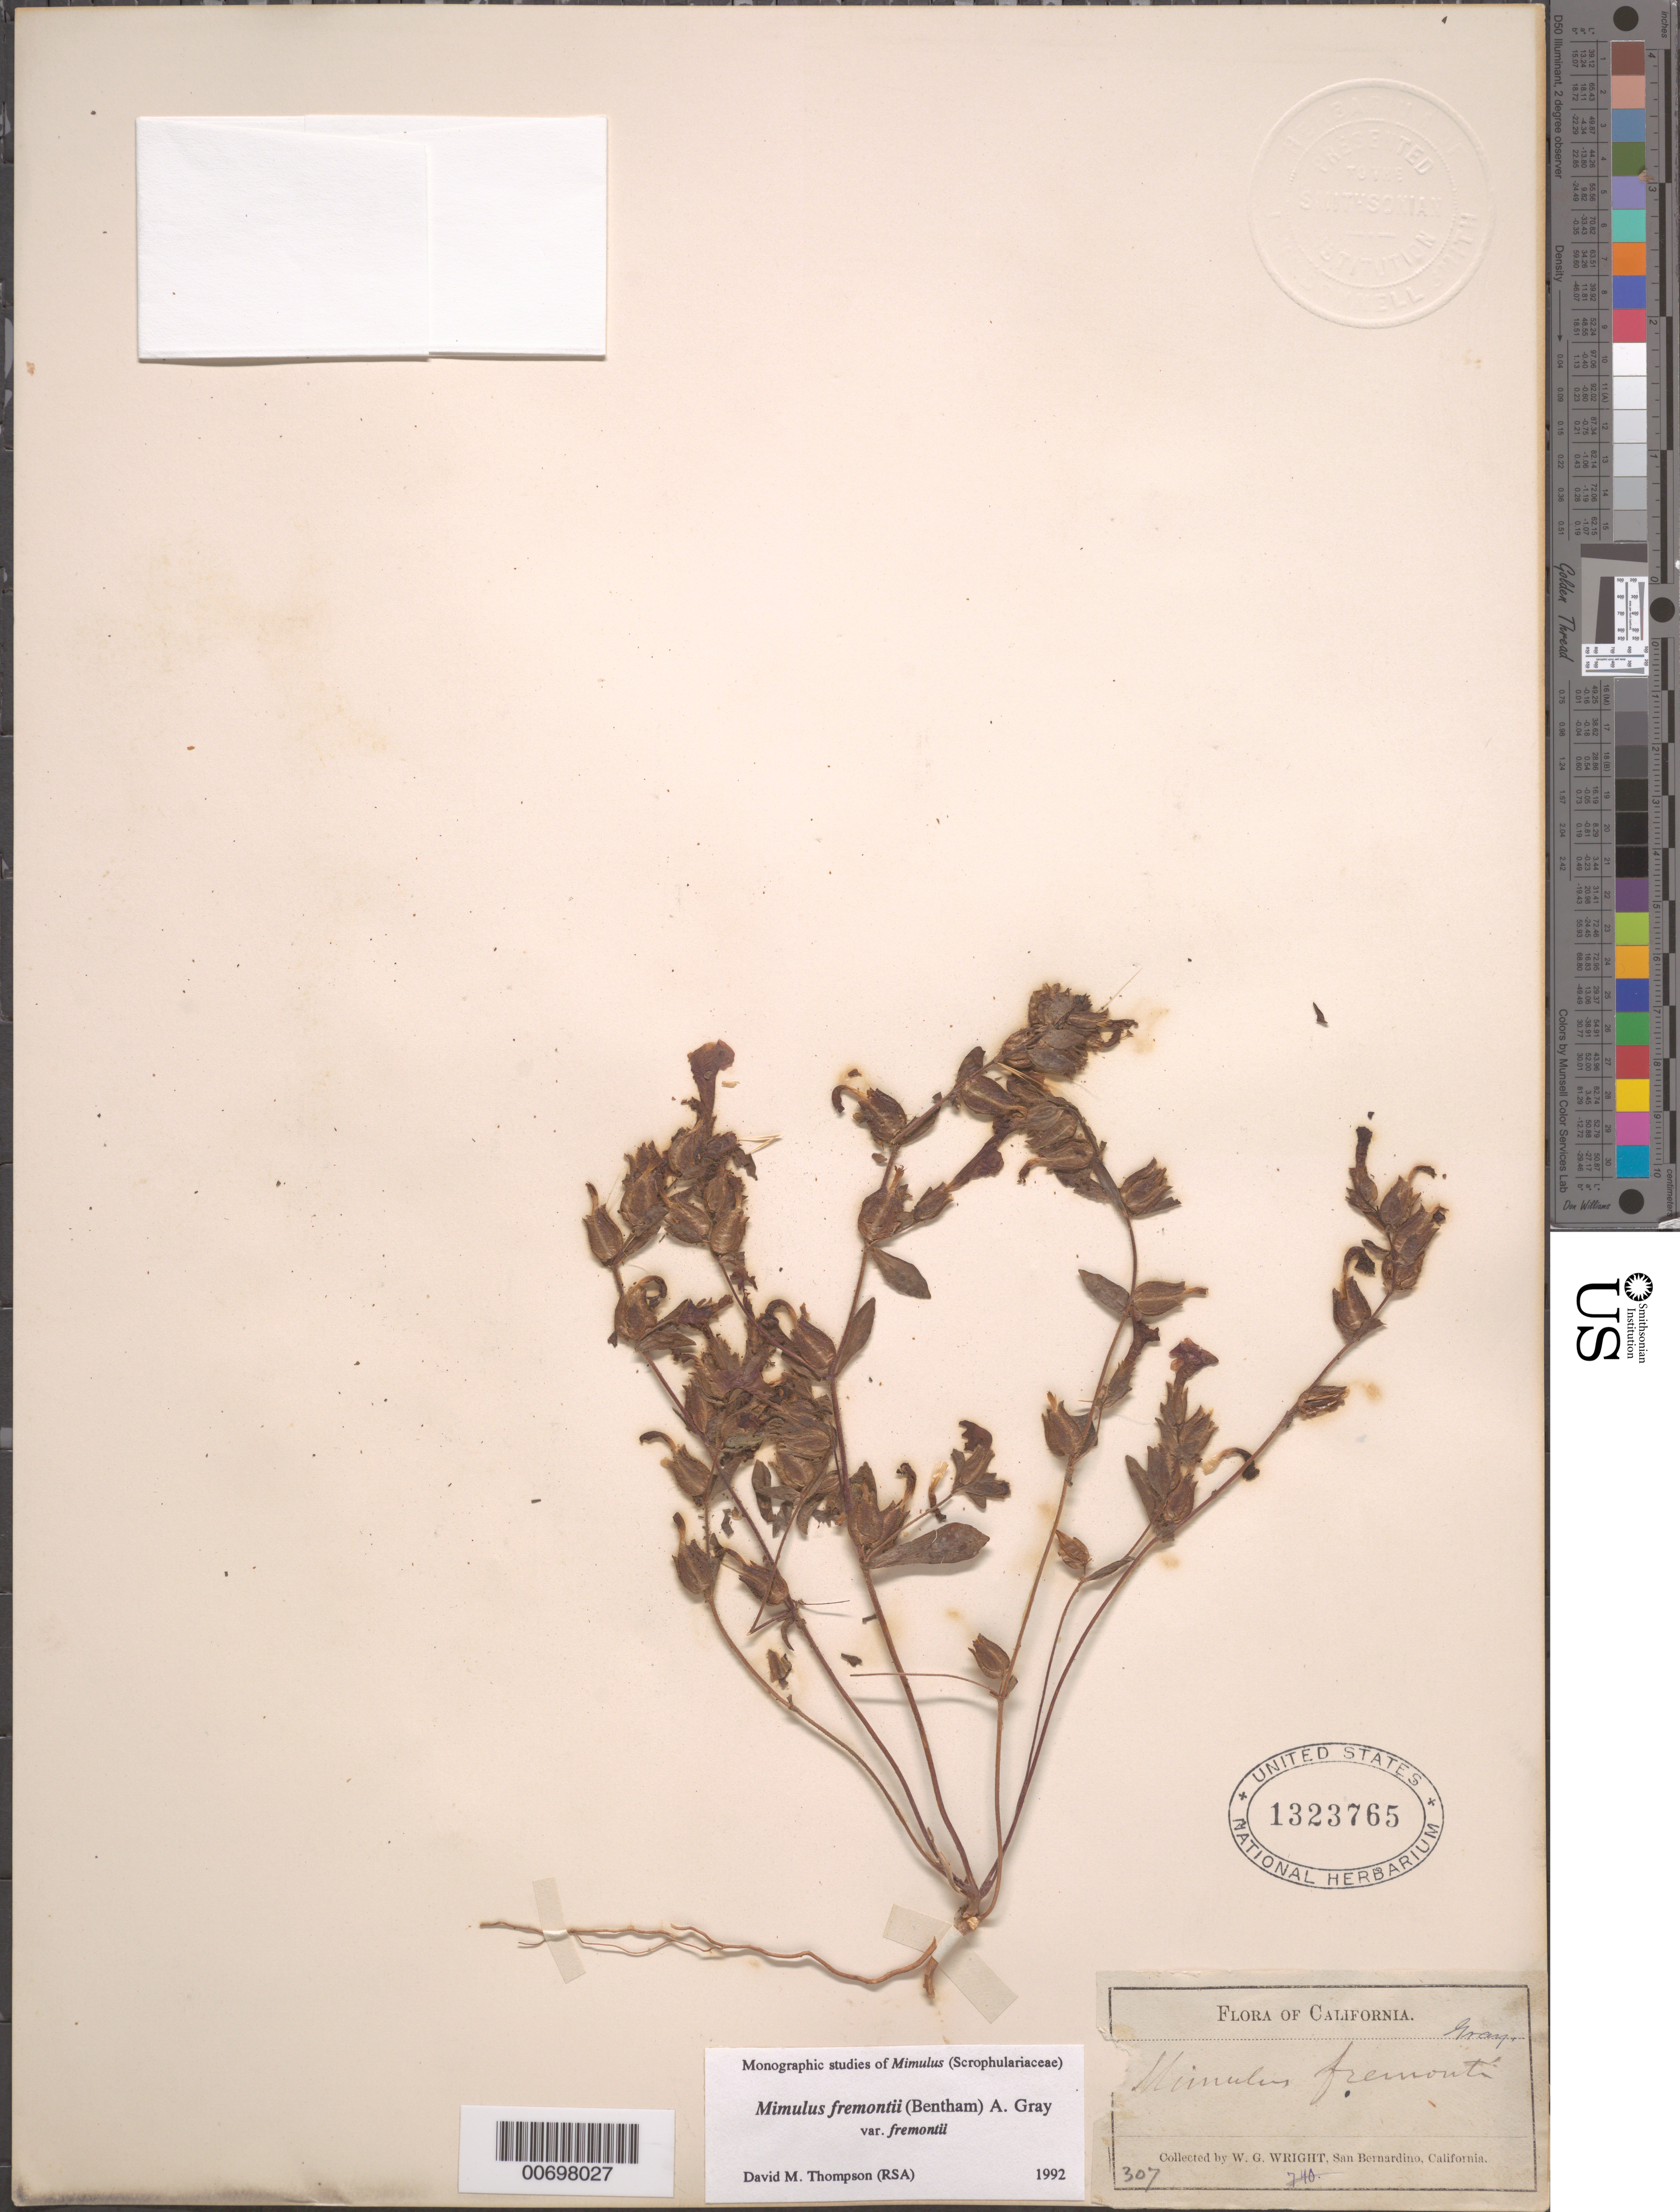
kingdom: Plantae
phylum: Tracheophyta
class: Magnoliopsida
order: Lamiales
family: Phrymaceae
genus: Mimulus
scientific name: Mimulus fremontii var. fremontii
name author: (Benth.) A. Gray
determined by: Thompson, D. M., (RSA), Rancho Santa Ana Botanic Garden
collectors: W. G. Wright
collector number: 307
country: United States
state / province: California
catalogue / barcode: US 1323765